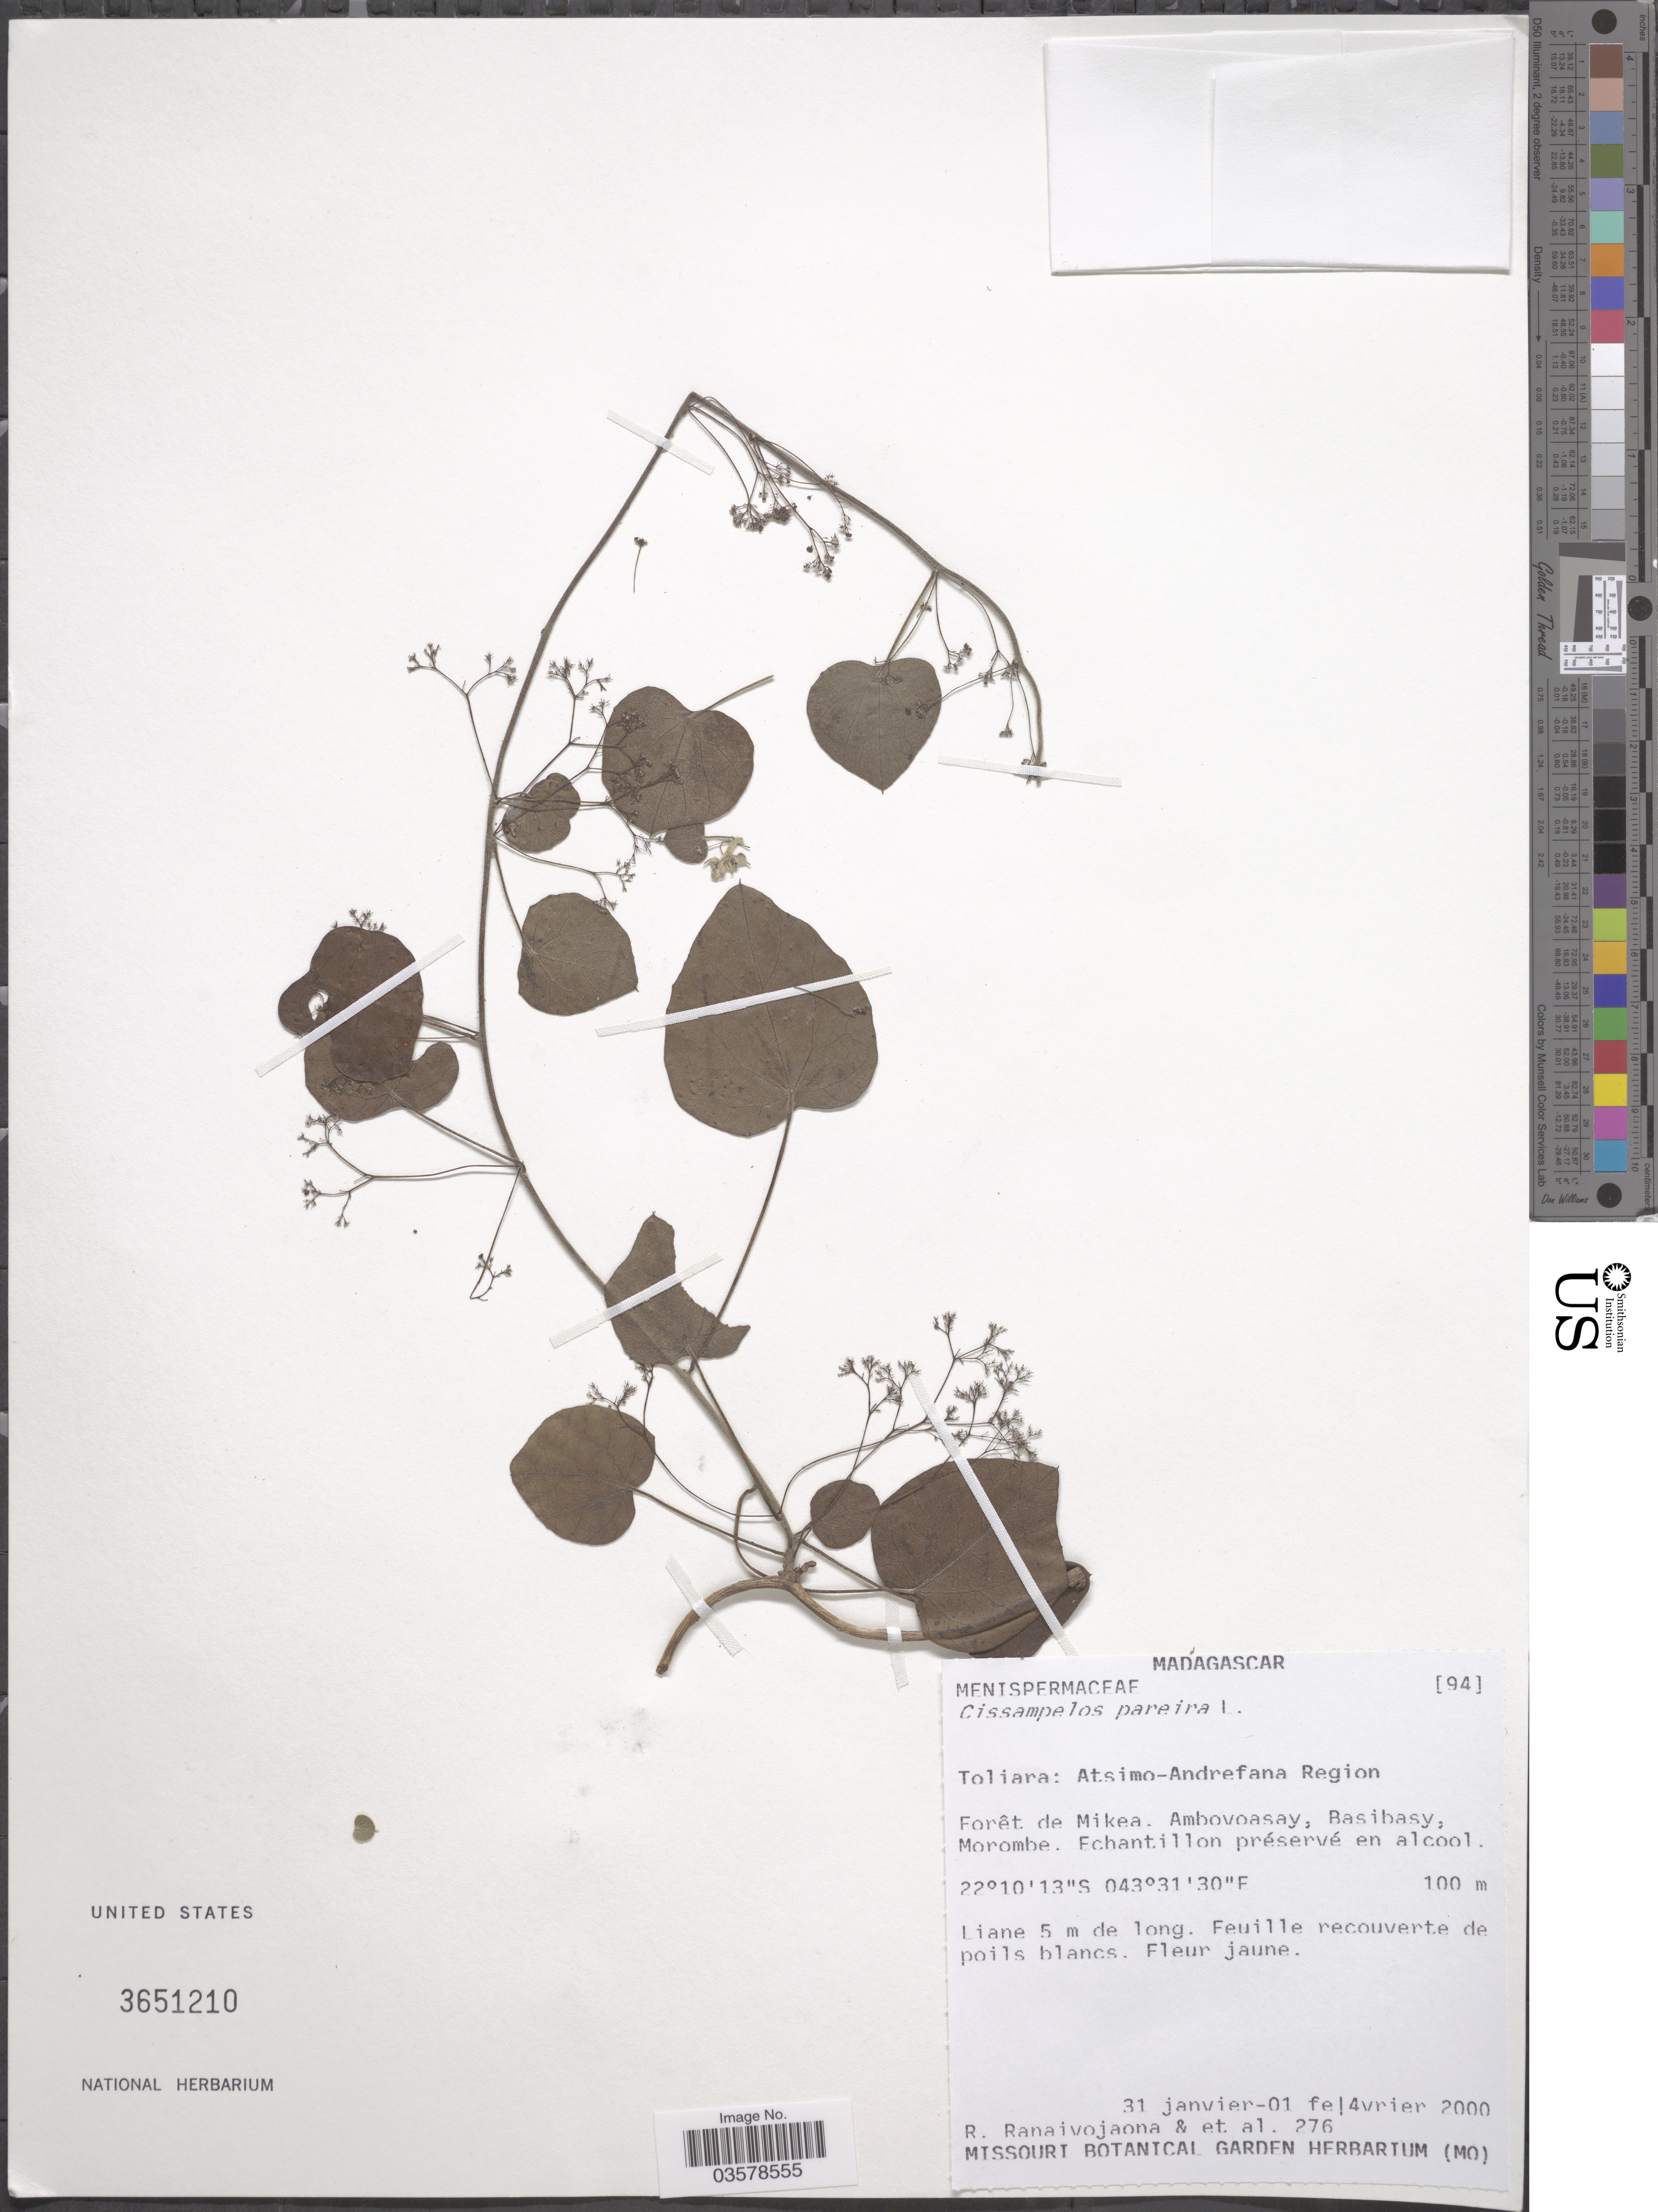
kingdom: Plantae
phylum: Tracheophyta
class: Magnoliopsida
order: Ranunculales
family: Menispermaceae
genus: Cissampelos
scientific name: Cissampelos pareira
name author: L.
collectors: R. Ranaivojaona & et al.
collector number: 276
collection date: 2000-01-31/2000-02-01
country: Madagascar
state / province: Atsimo-Andrefana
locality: Atsimo-Andrefana Region. Forêt de Mikea. Ambovoasay, Basibasy, Morombe.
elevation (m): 100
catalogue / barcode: US 3651210